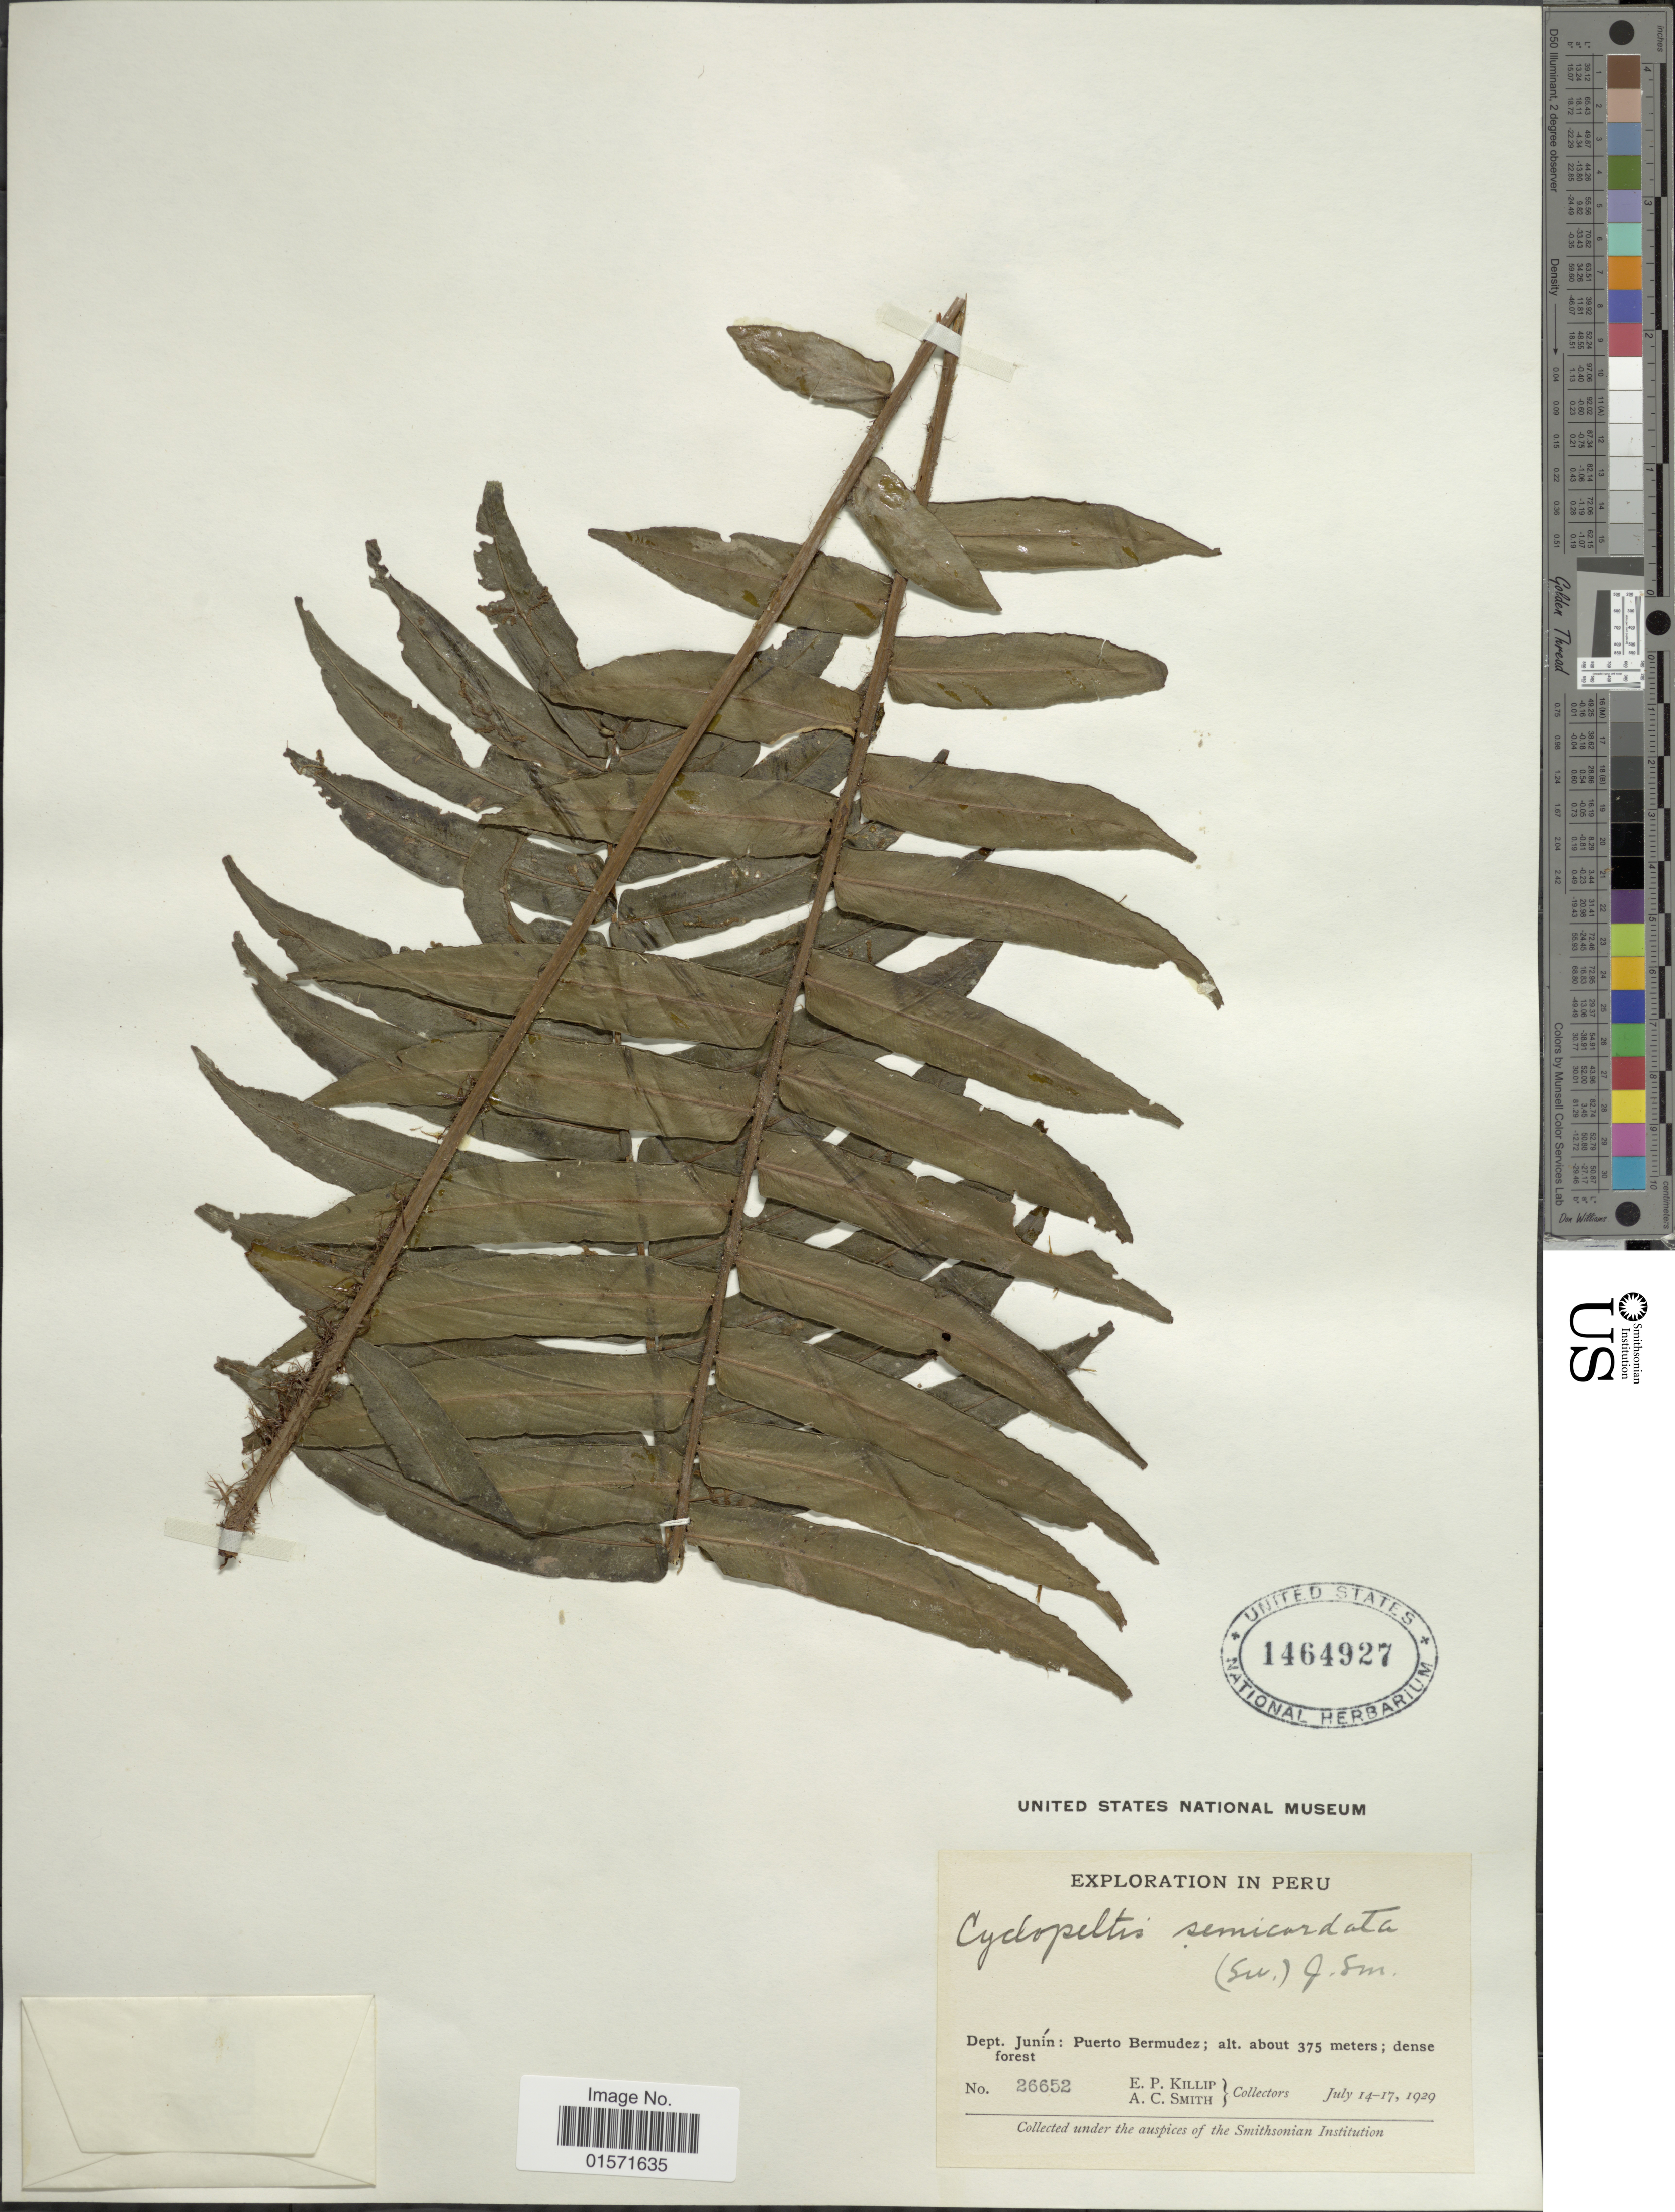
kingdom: Plantae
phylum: Tracheophyta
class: Polypodiopsida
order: Polypodiales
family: Lomariopsidaceae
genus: Cyclopeltis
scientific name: Cyclopeltis semicordata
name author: (Sw.) J. Sm.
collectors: E. P. Killip & A. C. Smith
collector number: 26652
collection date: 1929-07-14/1929-07-17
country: Peru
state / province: Junín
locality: Dept. Junin: Puerto Bermuder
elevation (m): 375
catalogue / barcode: US 1464927